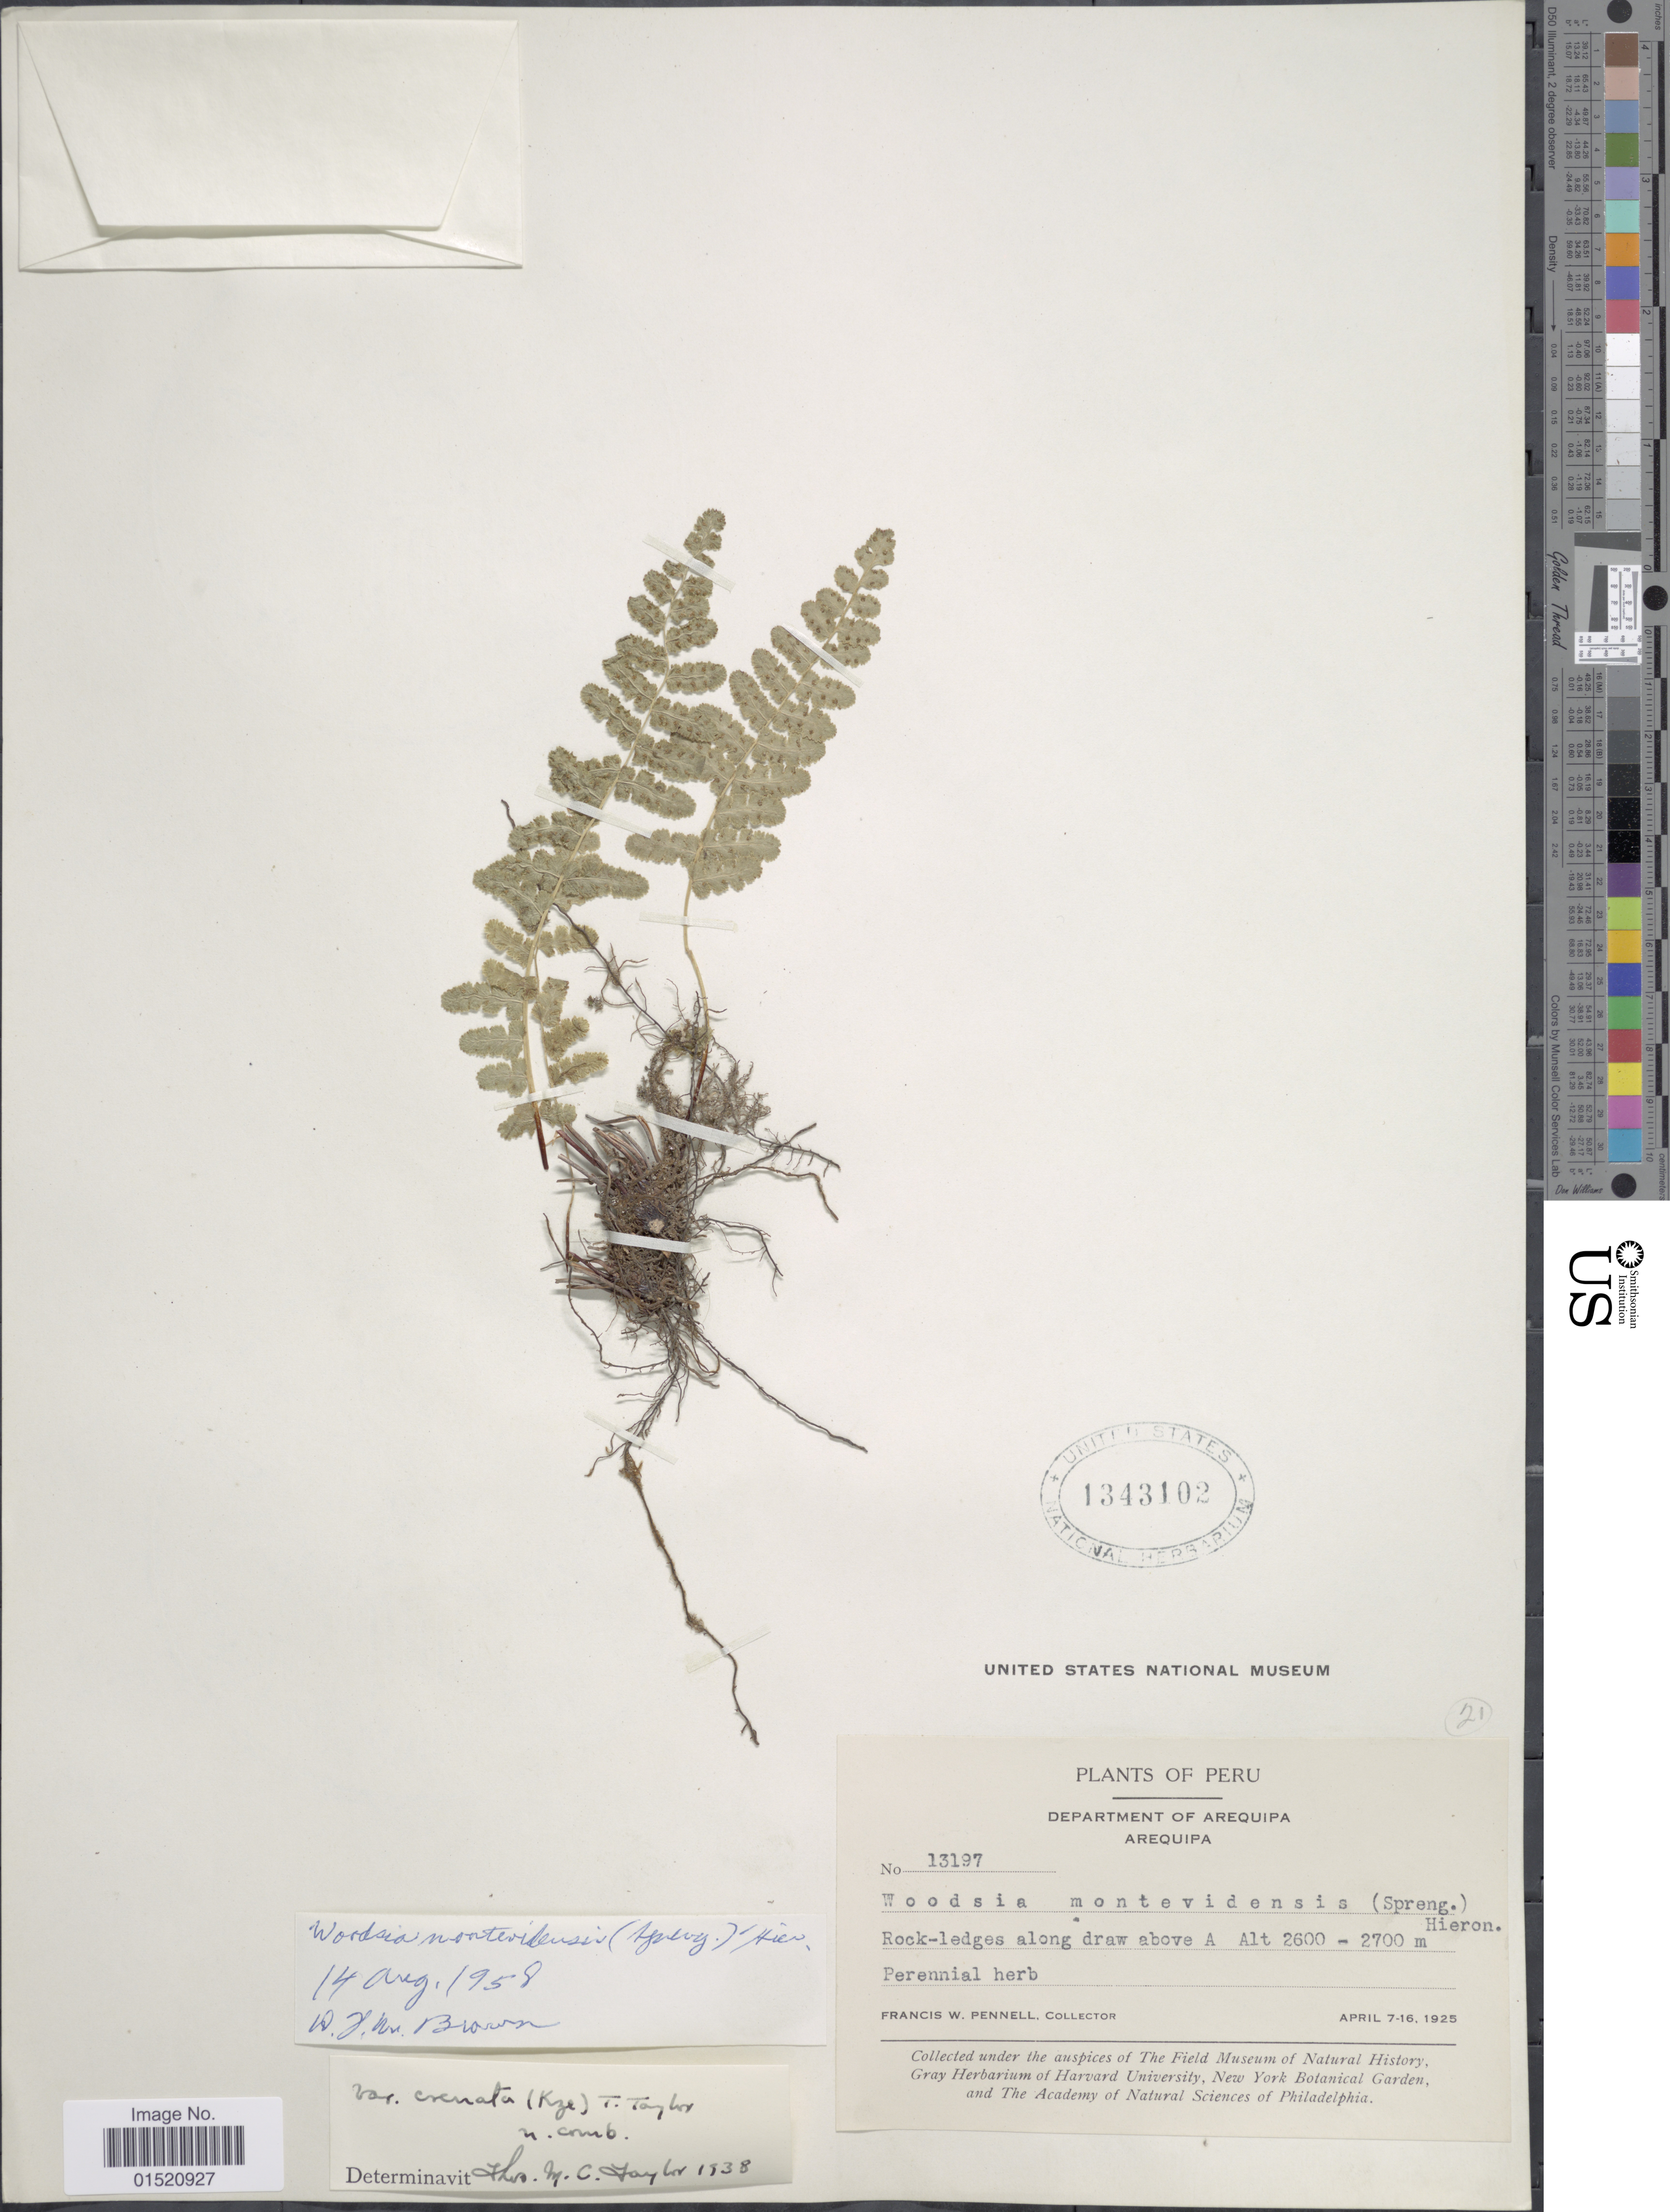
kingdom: Plantae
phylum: Tracheophyta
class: Polypodiopsida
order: Polypodiales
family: Woodsiaceae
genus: Woodsia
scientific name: Woodsia montevidensis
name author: (Spreng.) Hieron.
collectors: F. W. Pennell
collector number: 13197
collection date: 1925-04-07/1925-04-16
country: Peru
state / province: Arequipa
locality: Department of Arequipa, Rock-ledges along draw above A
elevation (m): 2600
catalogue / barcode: US 1343102